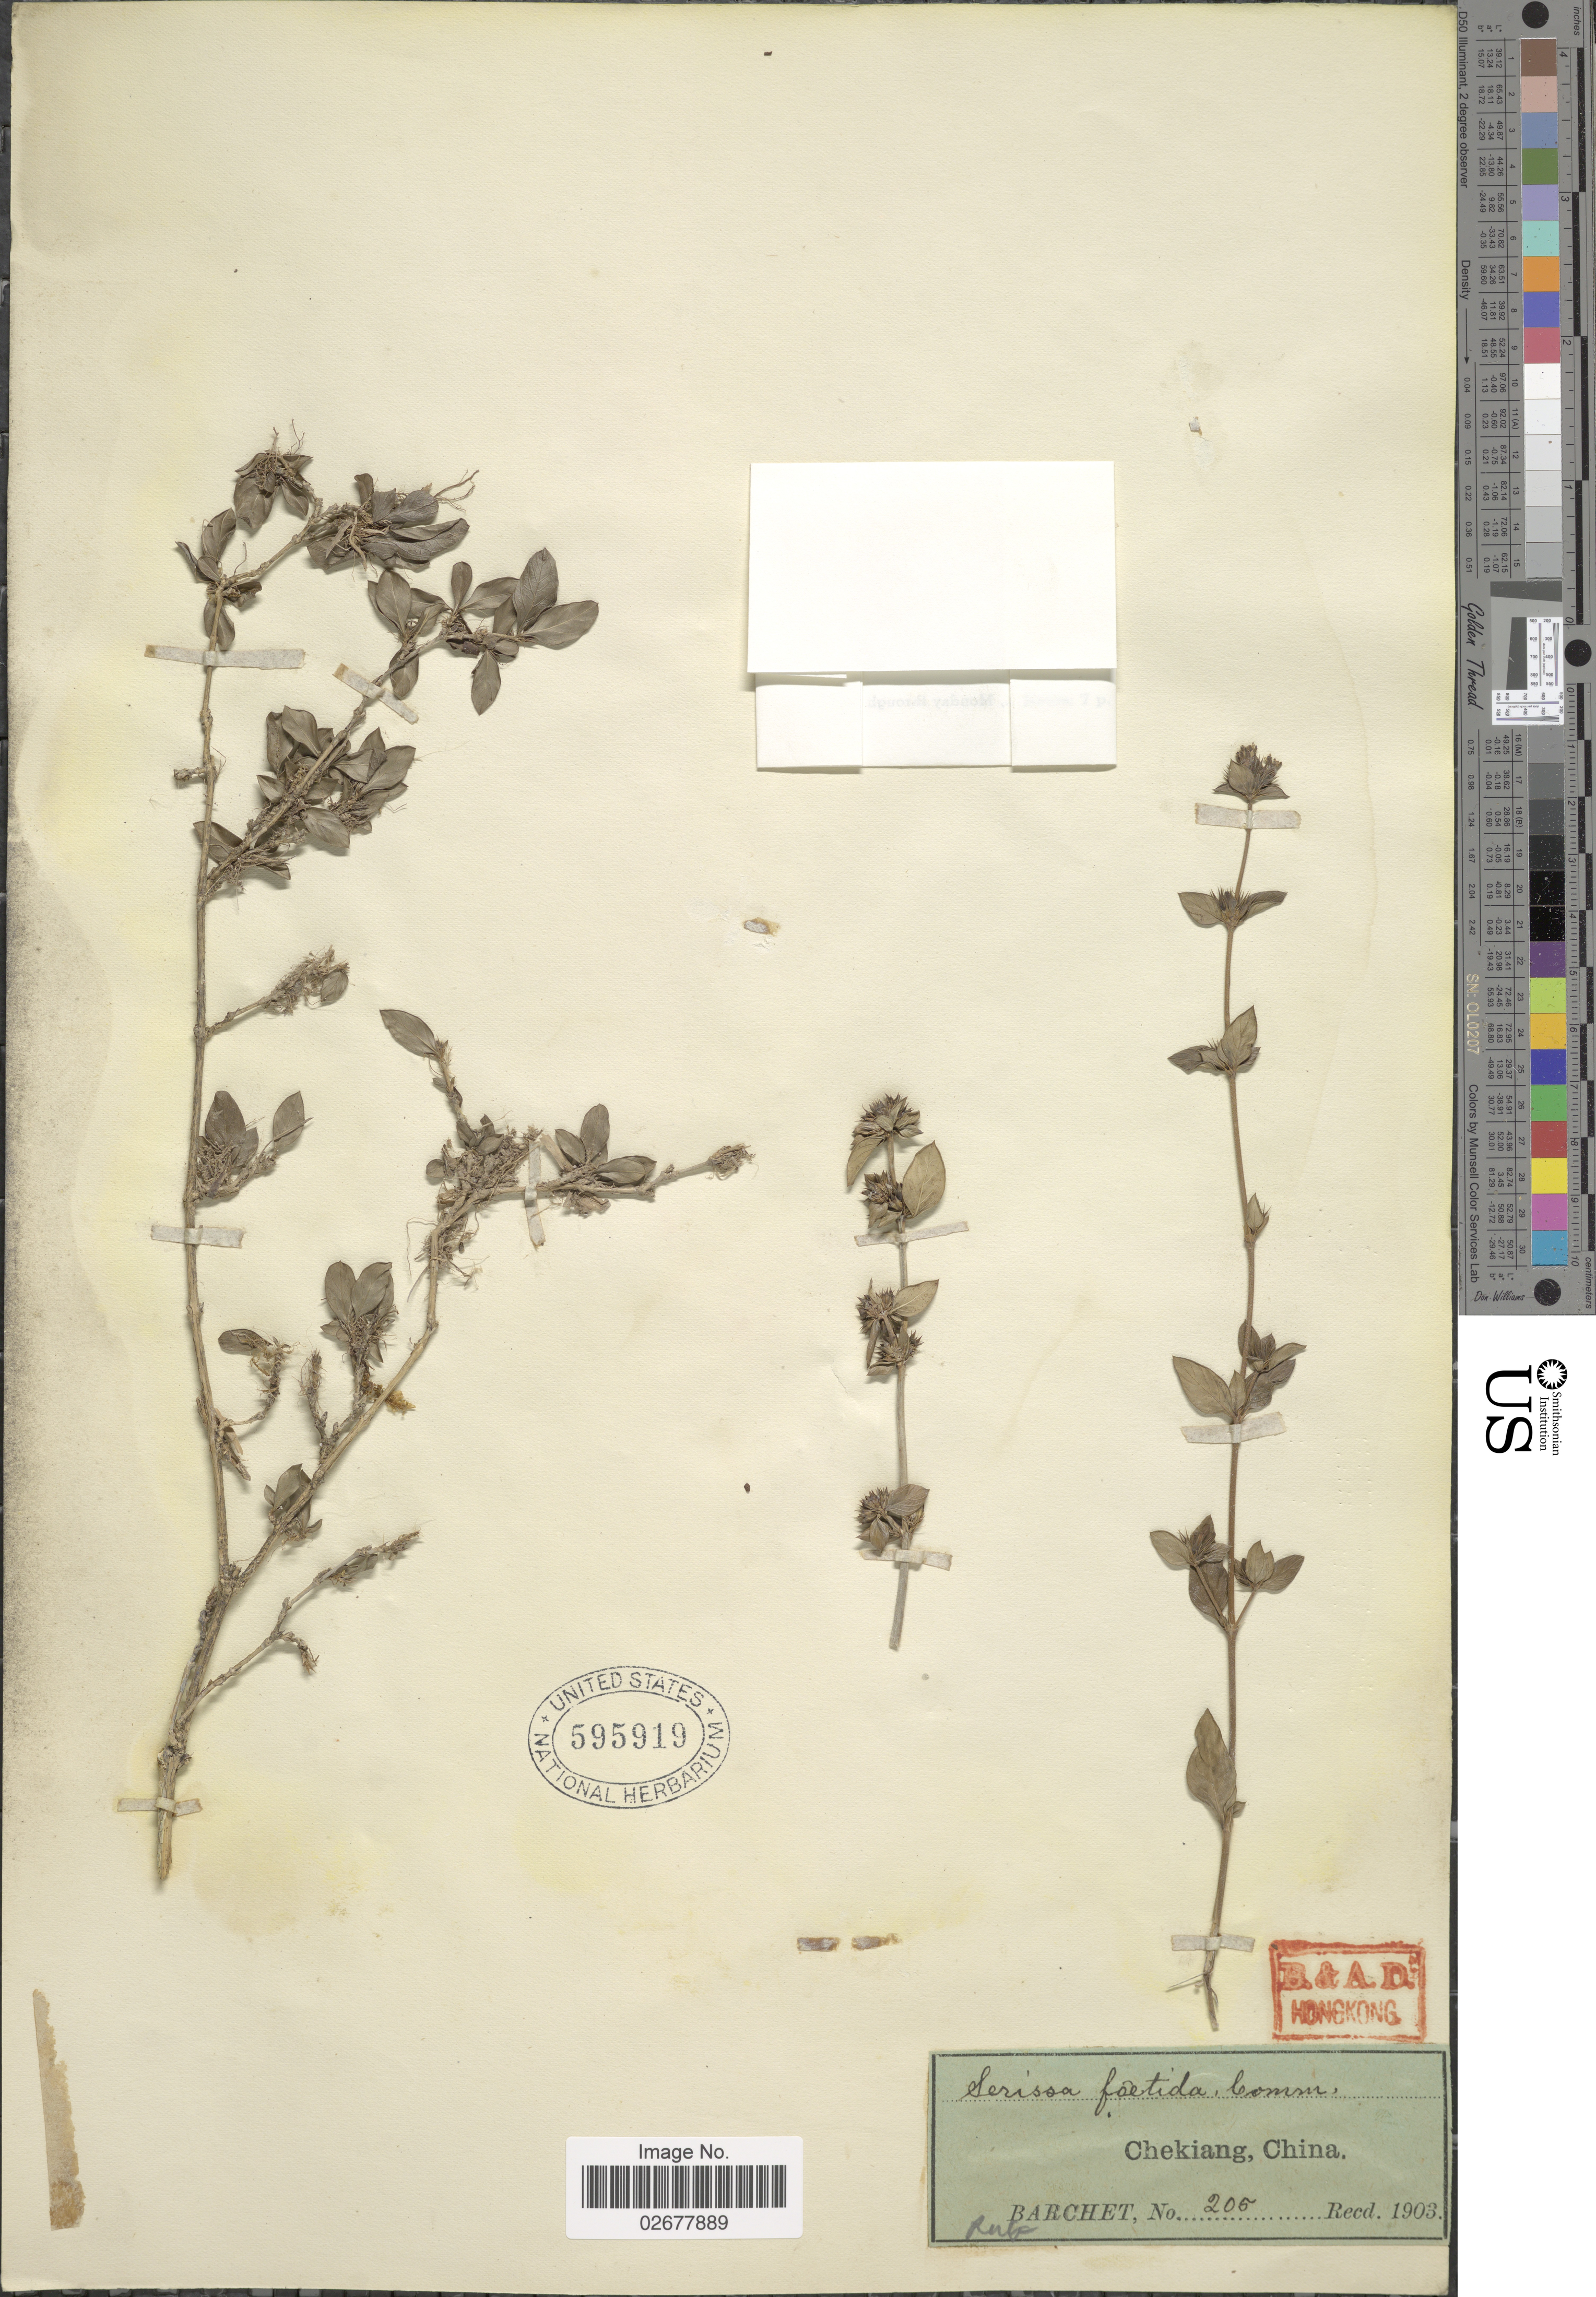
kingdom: Plantae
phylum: Tracheophyta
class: Magnoliopsida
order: Gentianales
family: Rubiaceae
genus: Serissa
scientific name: Serissa serrisoides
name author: (DC.) Druce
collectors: Barchet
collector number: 205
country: China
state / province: Zhejiang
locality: Chekiang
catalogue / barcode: US 595919